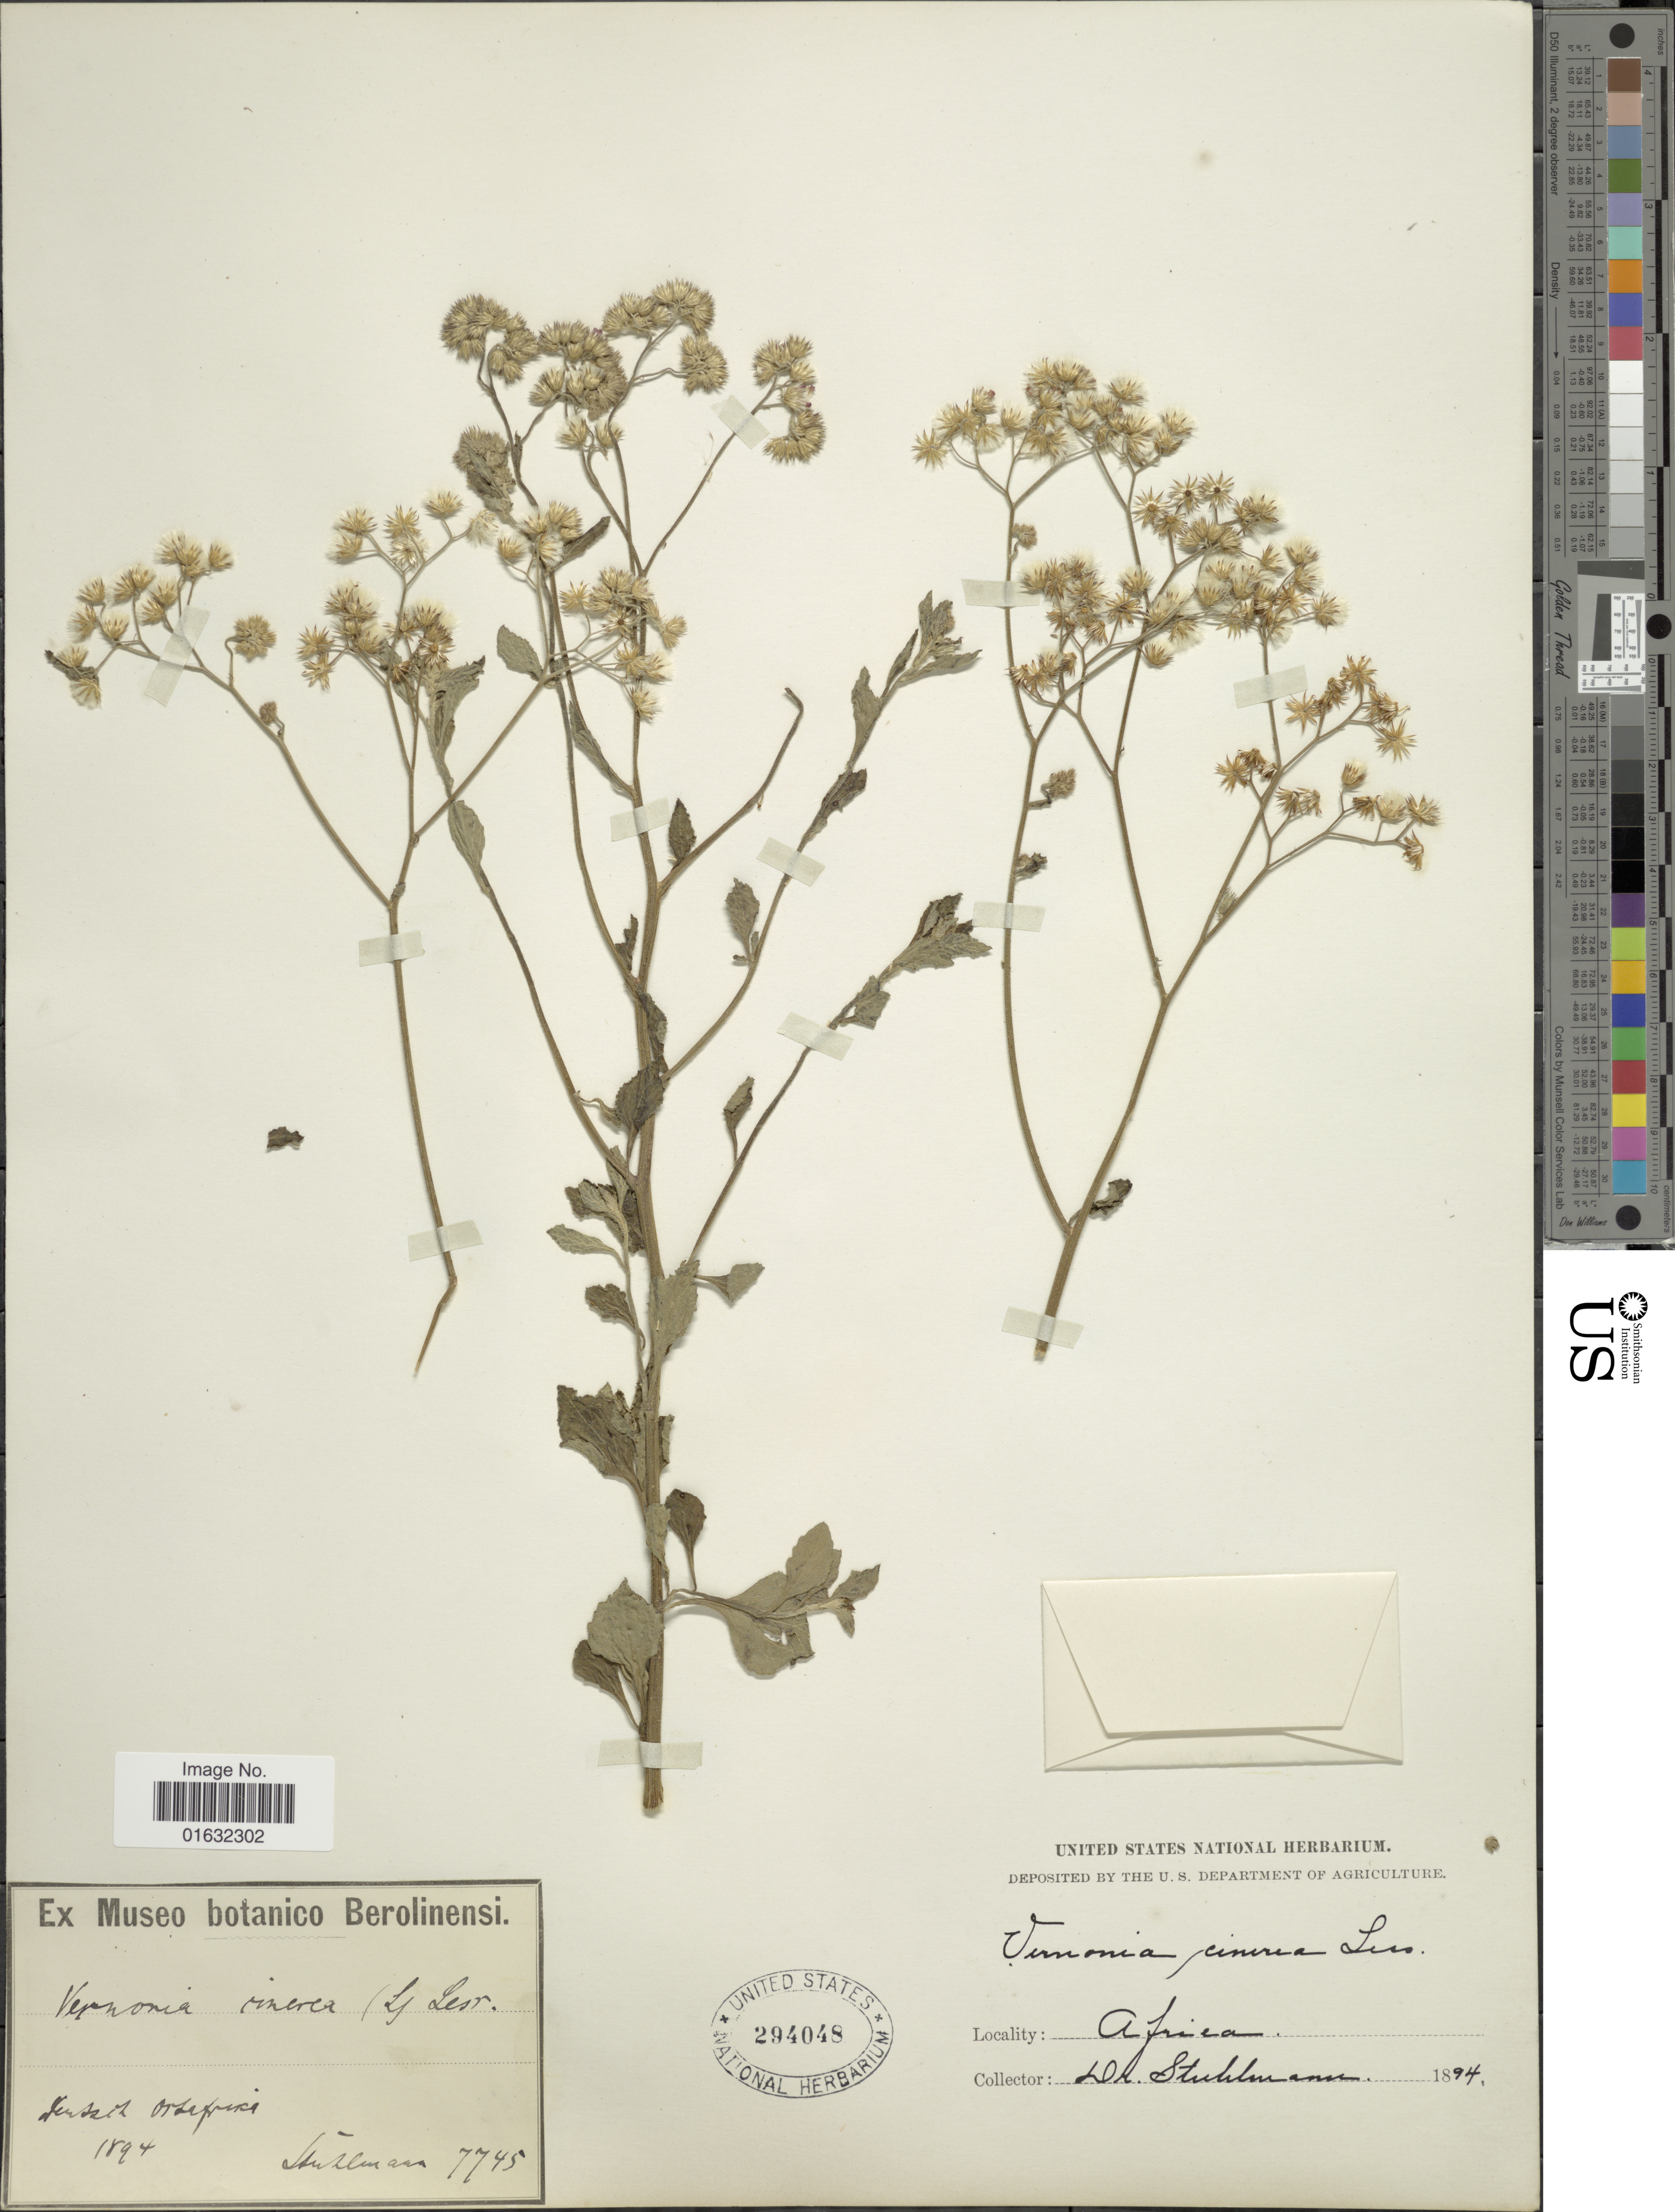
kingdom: Plantae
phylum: Tracheophyta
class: Magnoliopsida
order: Asterales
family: Asteraceae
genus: Cyanthillium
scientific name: Cyanthillium cinereum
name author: (L.) H. Rob.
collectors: -. Stuhlmann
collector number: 7745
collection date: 1894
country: Tanzania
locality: Africa, [illegible text]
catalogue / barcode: US 2940448